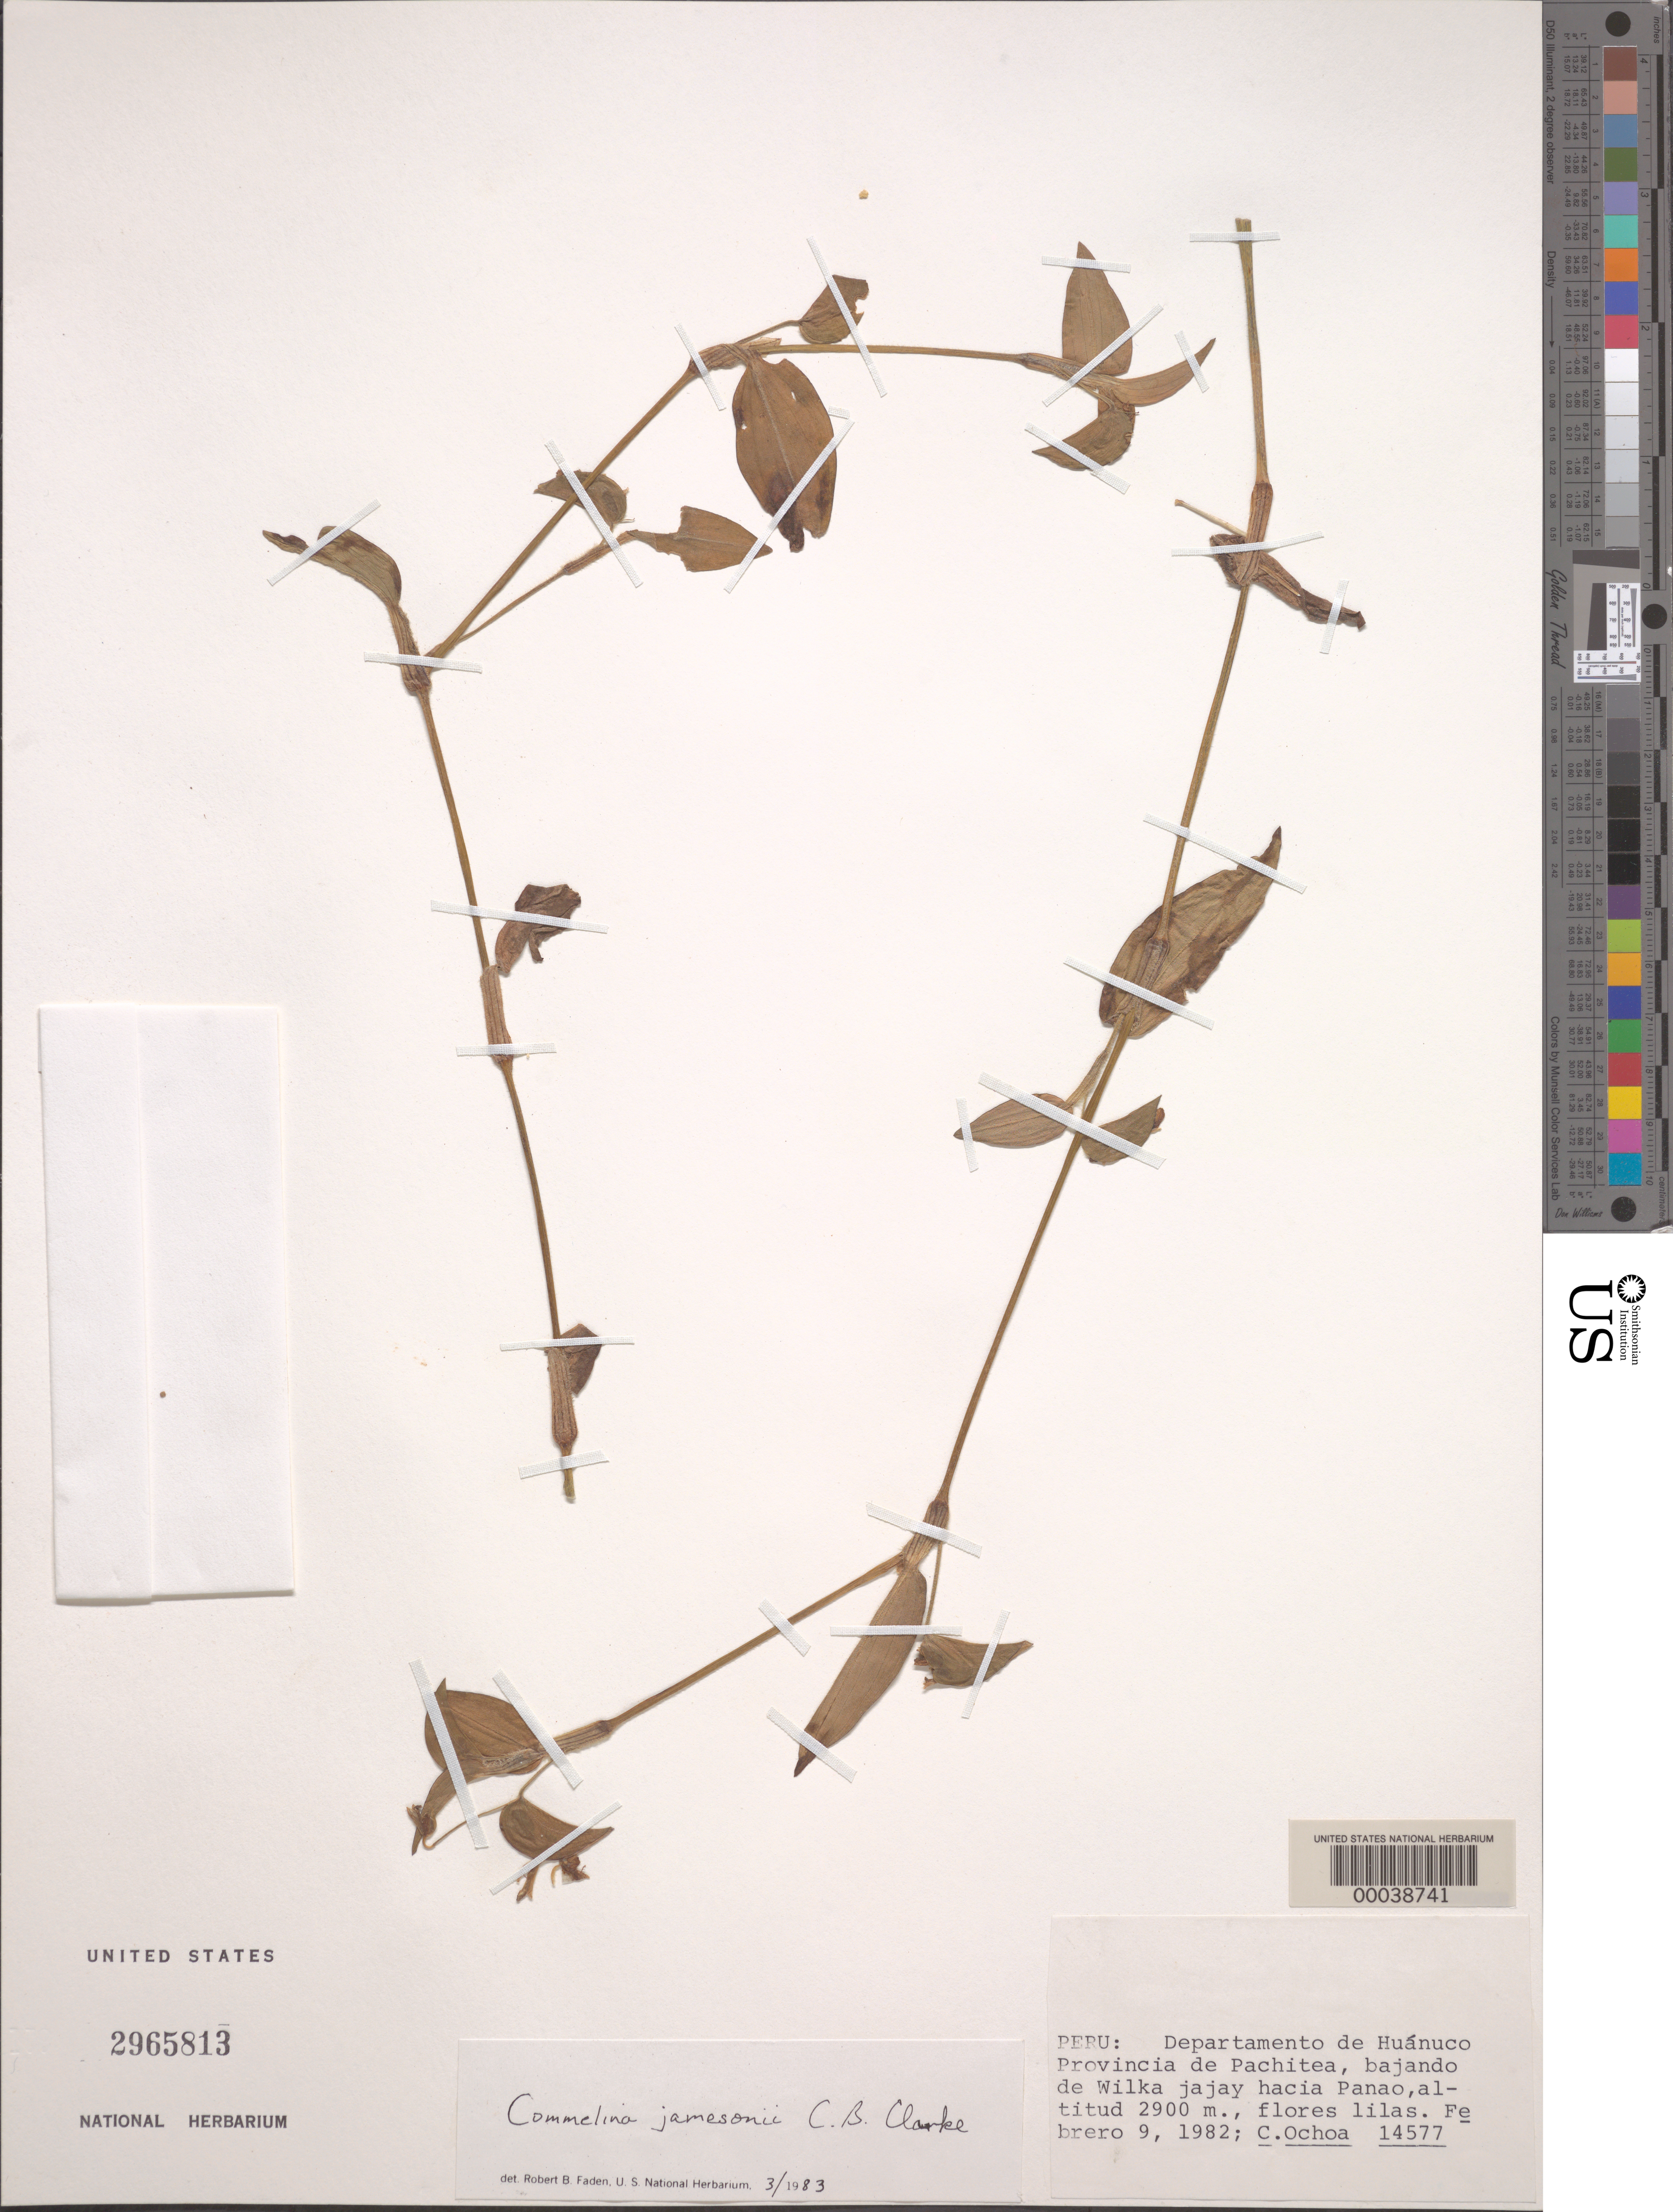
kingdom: Plantae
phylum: Tracheophyta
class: Liliopsida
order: Commelinales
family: Commelinaceae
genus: Commelina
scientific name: Commelina jamesonii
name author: C.B. Clarke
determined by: Faden, Robert B., (US), Smithsonian Institution - National Museum of Natural History (UNITED STATES)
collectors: C. M. Ochoa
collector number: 14577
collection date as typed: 09 Feb 1982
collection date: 1982-02-09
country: Peru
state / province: Huánuco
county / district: Pachitea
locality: Wilka, toward panao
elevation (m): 2900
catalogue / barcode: US 2965813